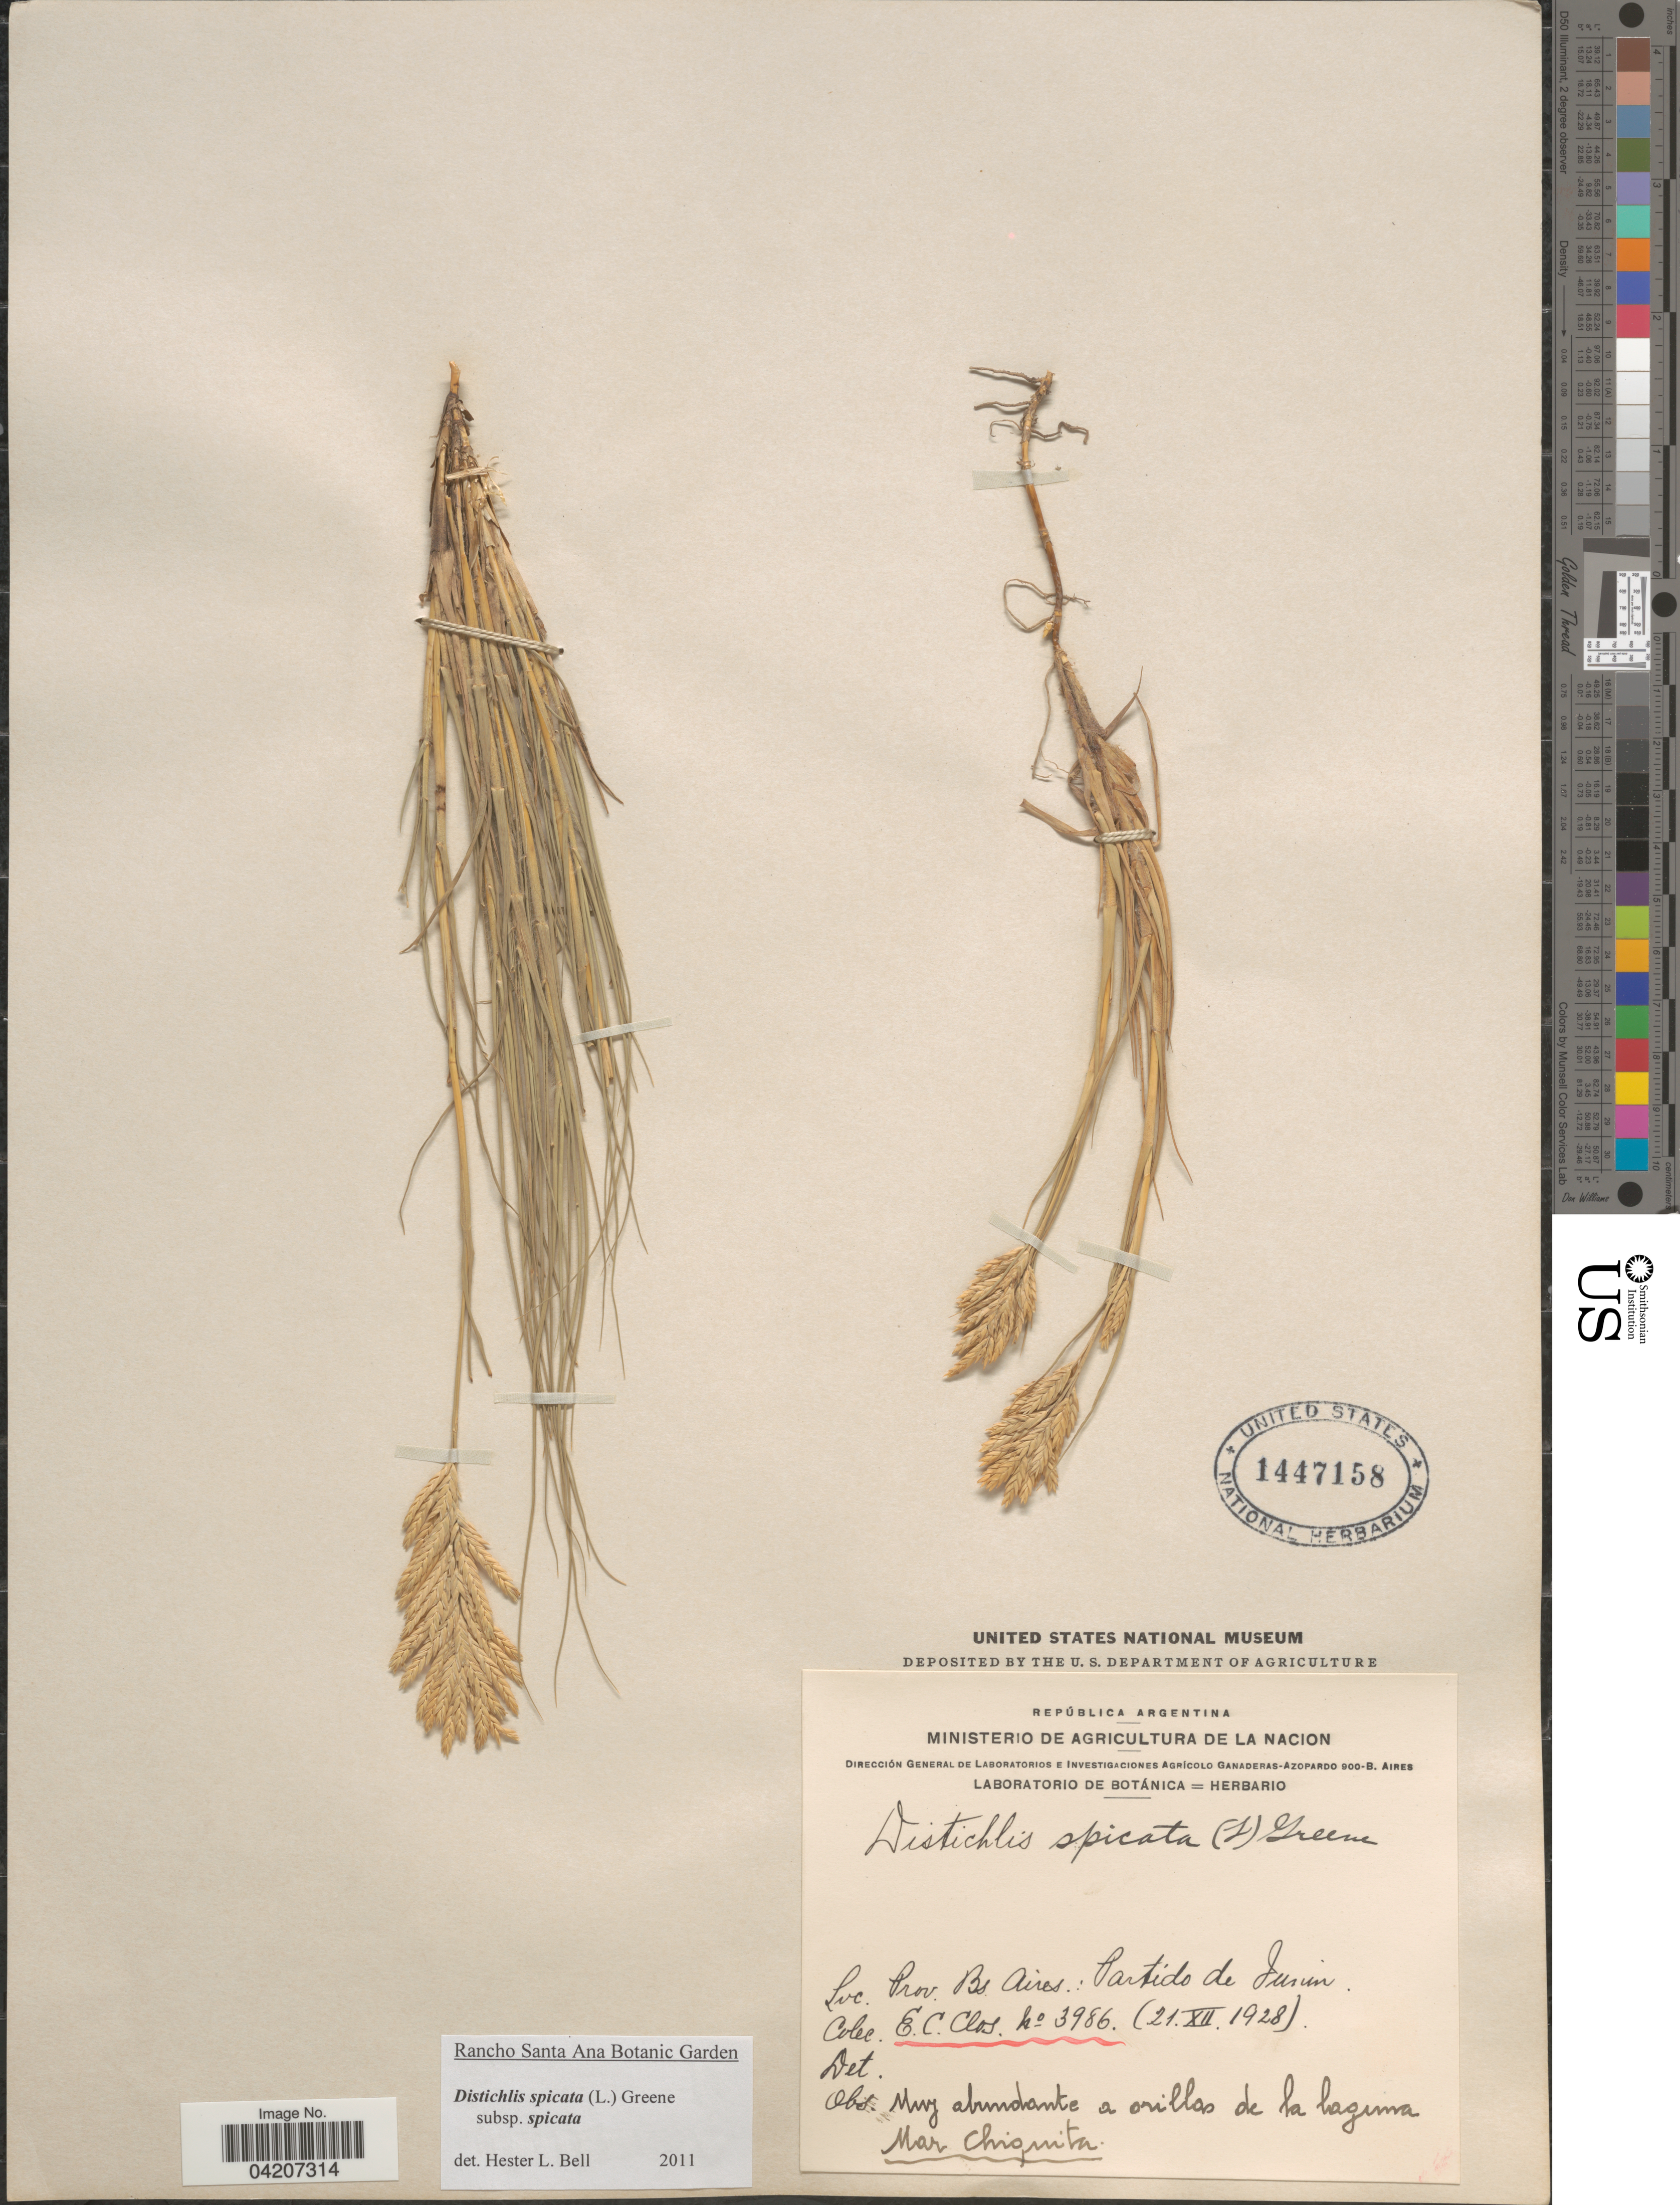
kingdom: Plantae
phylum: Tracheophyta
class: Liliopsida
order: Poales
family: Poaceae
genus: Distichlis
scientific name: Distichlis spicata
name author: (L.) Greene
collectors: E. Clos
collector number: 3986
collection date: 1928-12-21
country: Argentina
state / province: Buenos Aires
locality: Partido de Junin. Muy abundante a orillas de la laguna Mar Chiquita.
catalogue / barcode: US 1447158